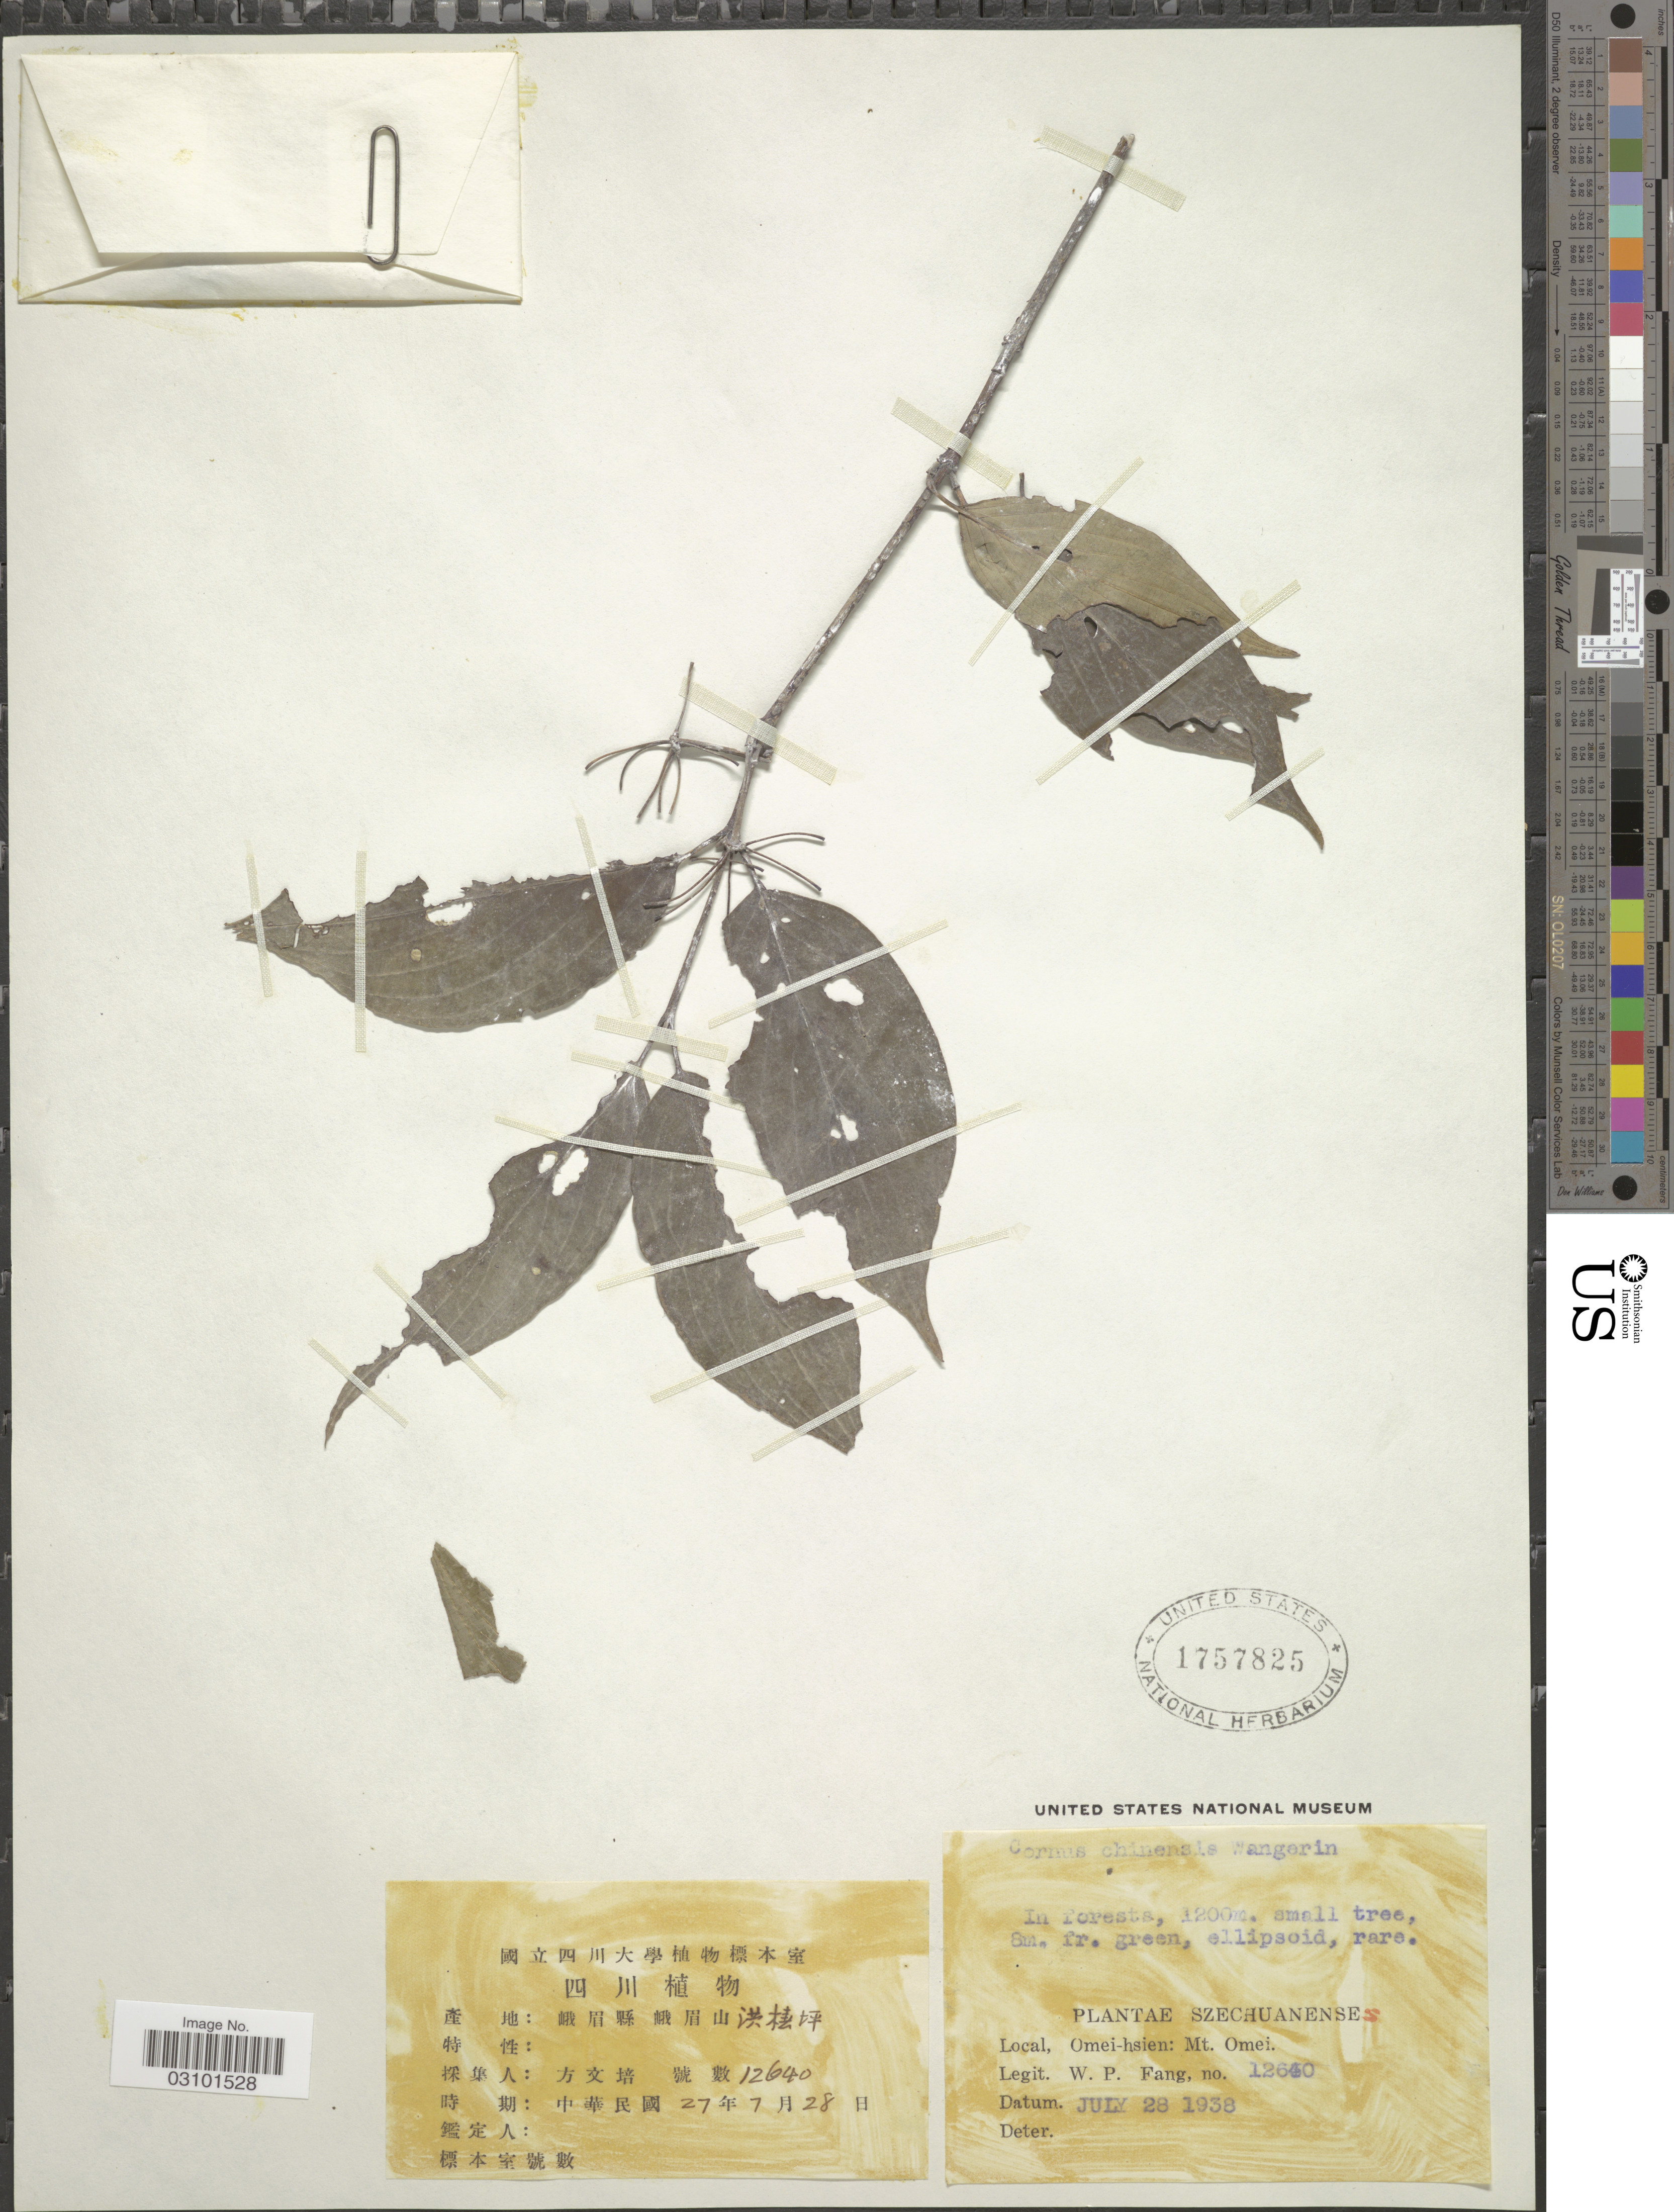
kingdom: Plantae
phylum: Tracheophyta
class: Magnoliopsida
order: Cornales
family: Cornaceae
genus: Cornus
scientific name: Cornus chinensis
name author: Wangerin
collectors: W. P. Fang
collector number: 12640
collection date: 1938-07-28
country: China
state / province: Sichuan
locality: Szechuanense. Omei-hsien: Mt. Omei.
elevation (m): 1200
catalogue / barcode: US 1757825